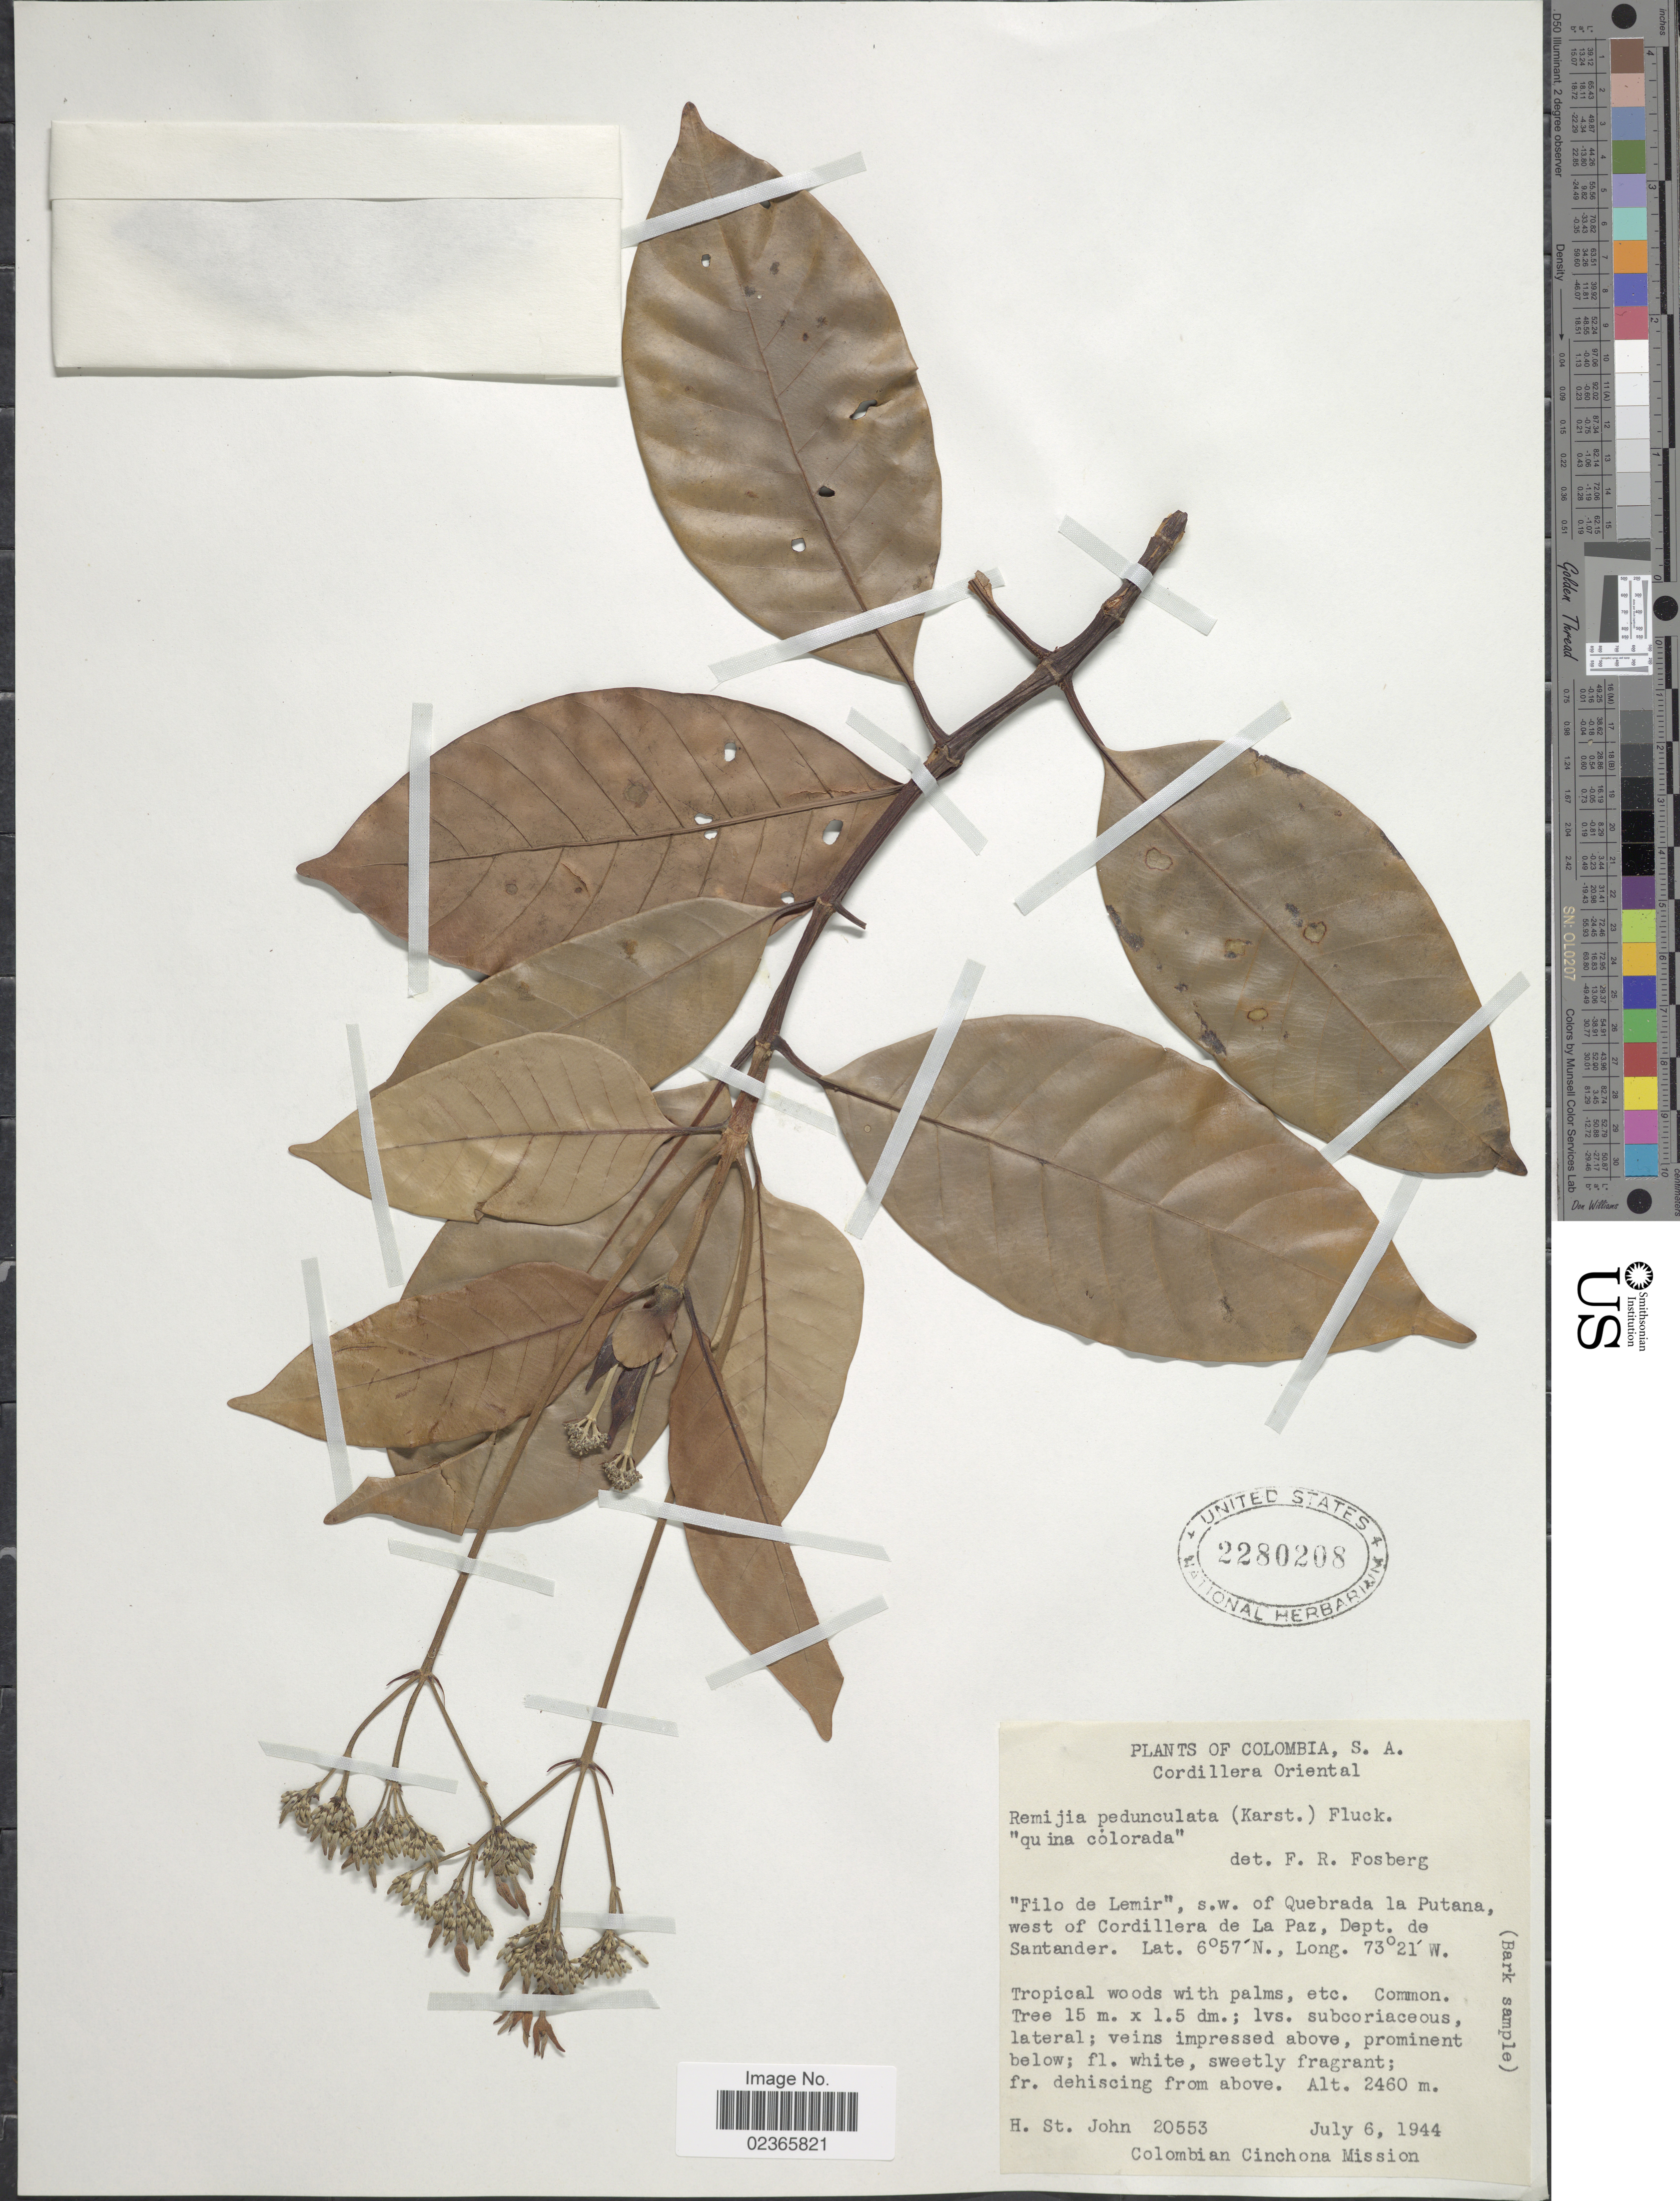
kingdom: Plantae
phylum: Tracheophyta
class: Magnoliopsida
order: Gentianales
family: Rubiaceae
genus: Remijia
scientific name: Remijia pedunculata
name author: (H. Karst.) Fluck.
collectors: H. St. John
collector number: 20553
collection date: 1944-07-06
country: Colombia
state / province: Santander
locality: Cordillera Oriental, "Filo de Lemir" , s.w. of Quebrada la Putana, west of Cordillera de La Paz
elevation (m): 2460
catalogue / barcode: US 2280208